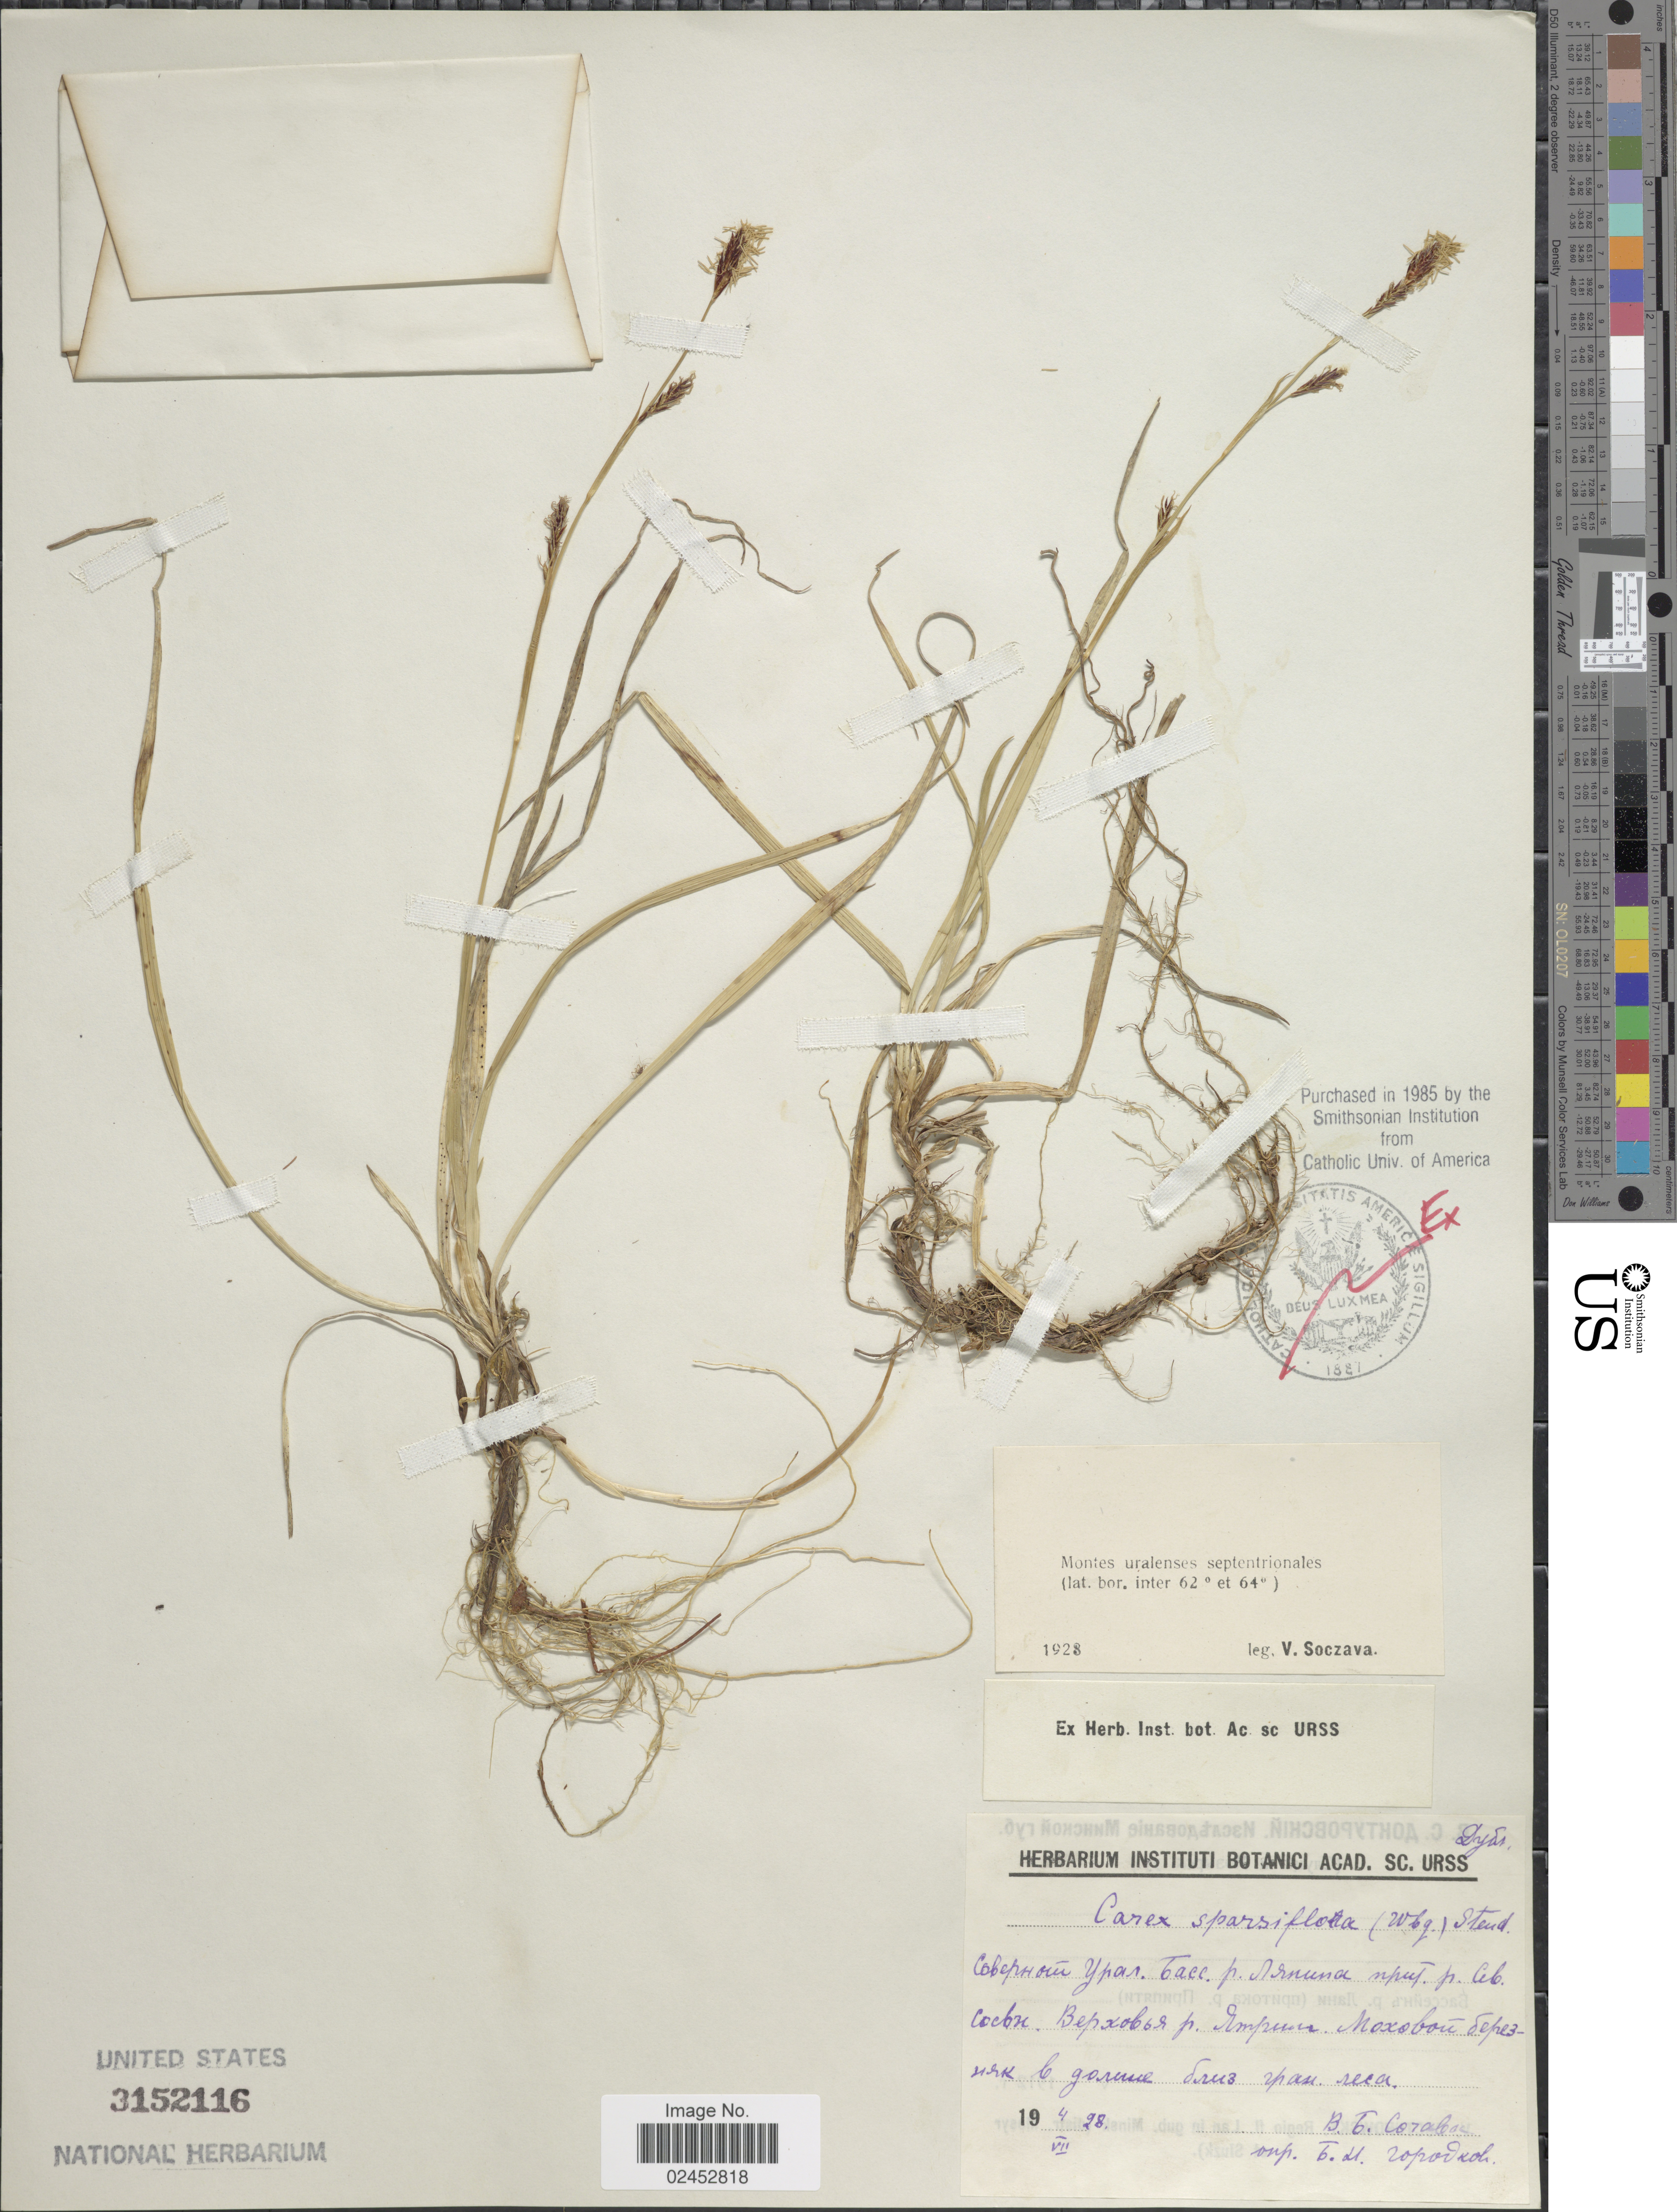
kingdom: Plantae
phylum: Tracheophyta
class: Liliopsida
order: Poales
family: Cyperaceae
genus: Carex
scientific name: Carex vaginata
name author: Tausch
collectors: V. Soczava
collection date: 1928-07-04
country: Russian Federation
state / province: Komi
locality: Montes uralenses septentrionales.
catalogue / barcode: US 3152116